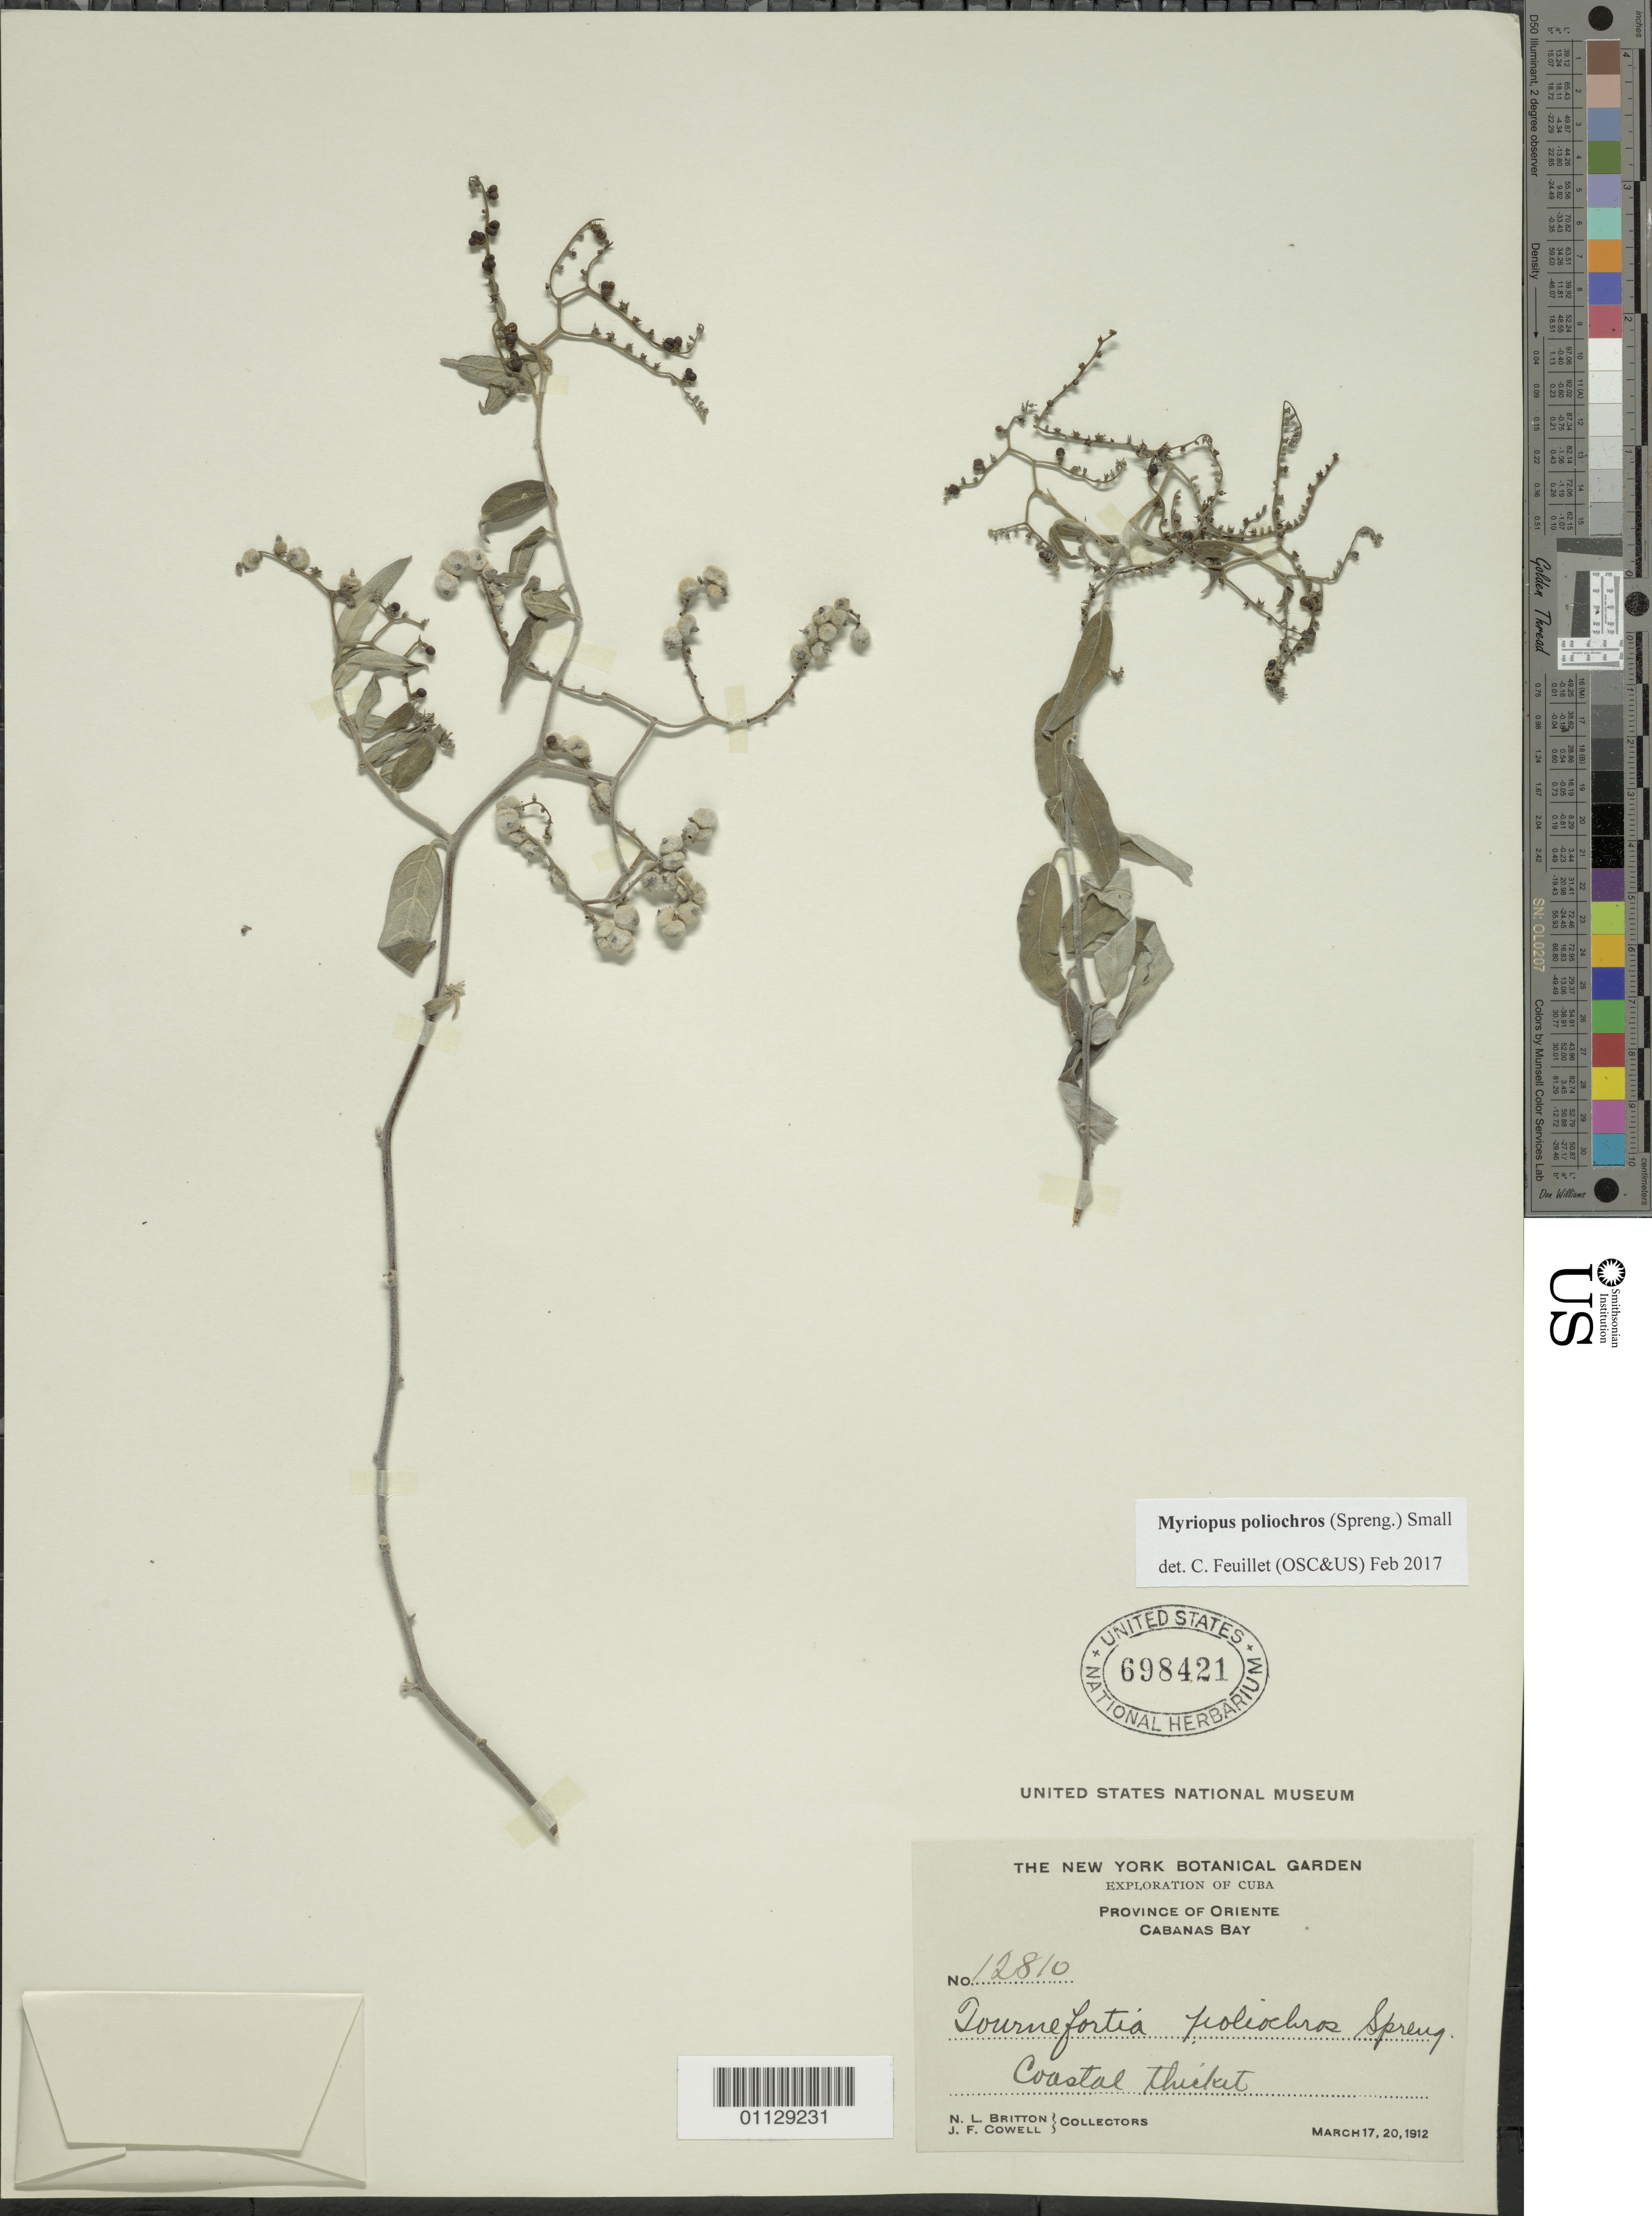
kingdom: Plantae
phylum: Tracheophyta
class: Magnoliopsida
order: Boraginales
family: Heliotropiaceae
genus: Myriopus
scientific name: Myriopus poliochros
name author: (Spreng.) Small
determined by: Feuillet, C.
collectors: N. Britton & J. F. Cowell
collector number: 12810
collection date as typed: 17 Feb 1912 to 20 Feb 1912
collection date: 1912-02-17/1912-02-20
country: Cuba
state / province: Oriente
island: Cuba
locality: Cabanas Bay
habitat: Coastal thicket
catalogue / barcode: US 698421